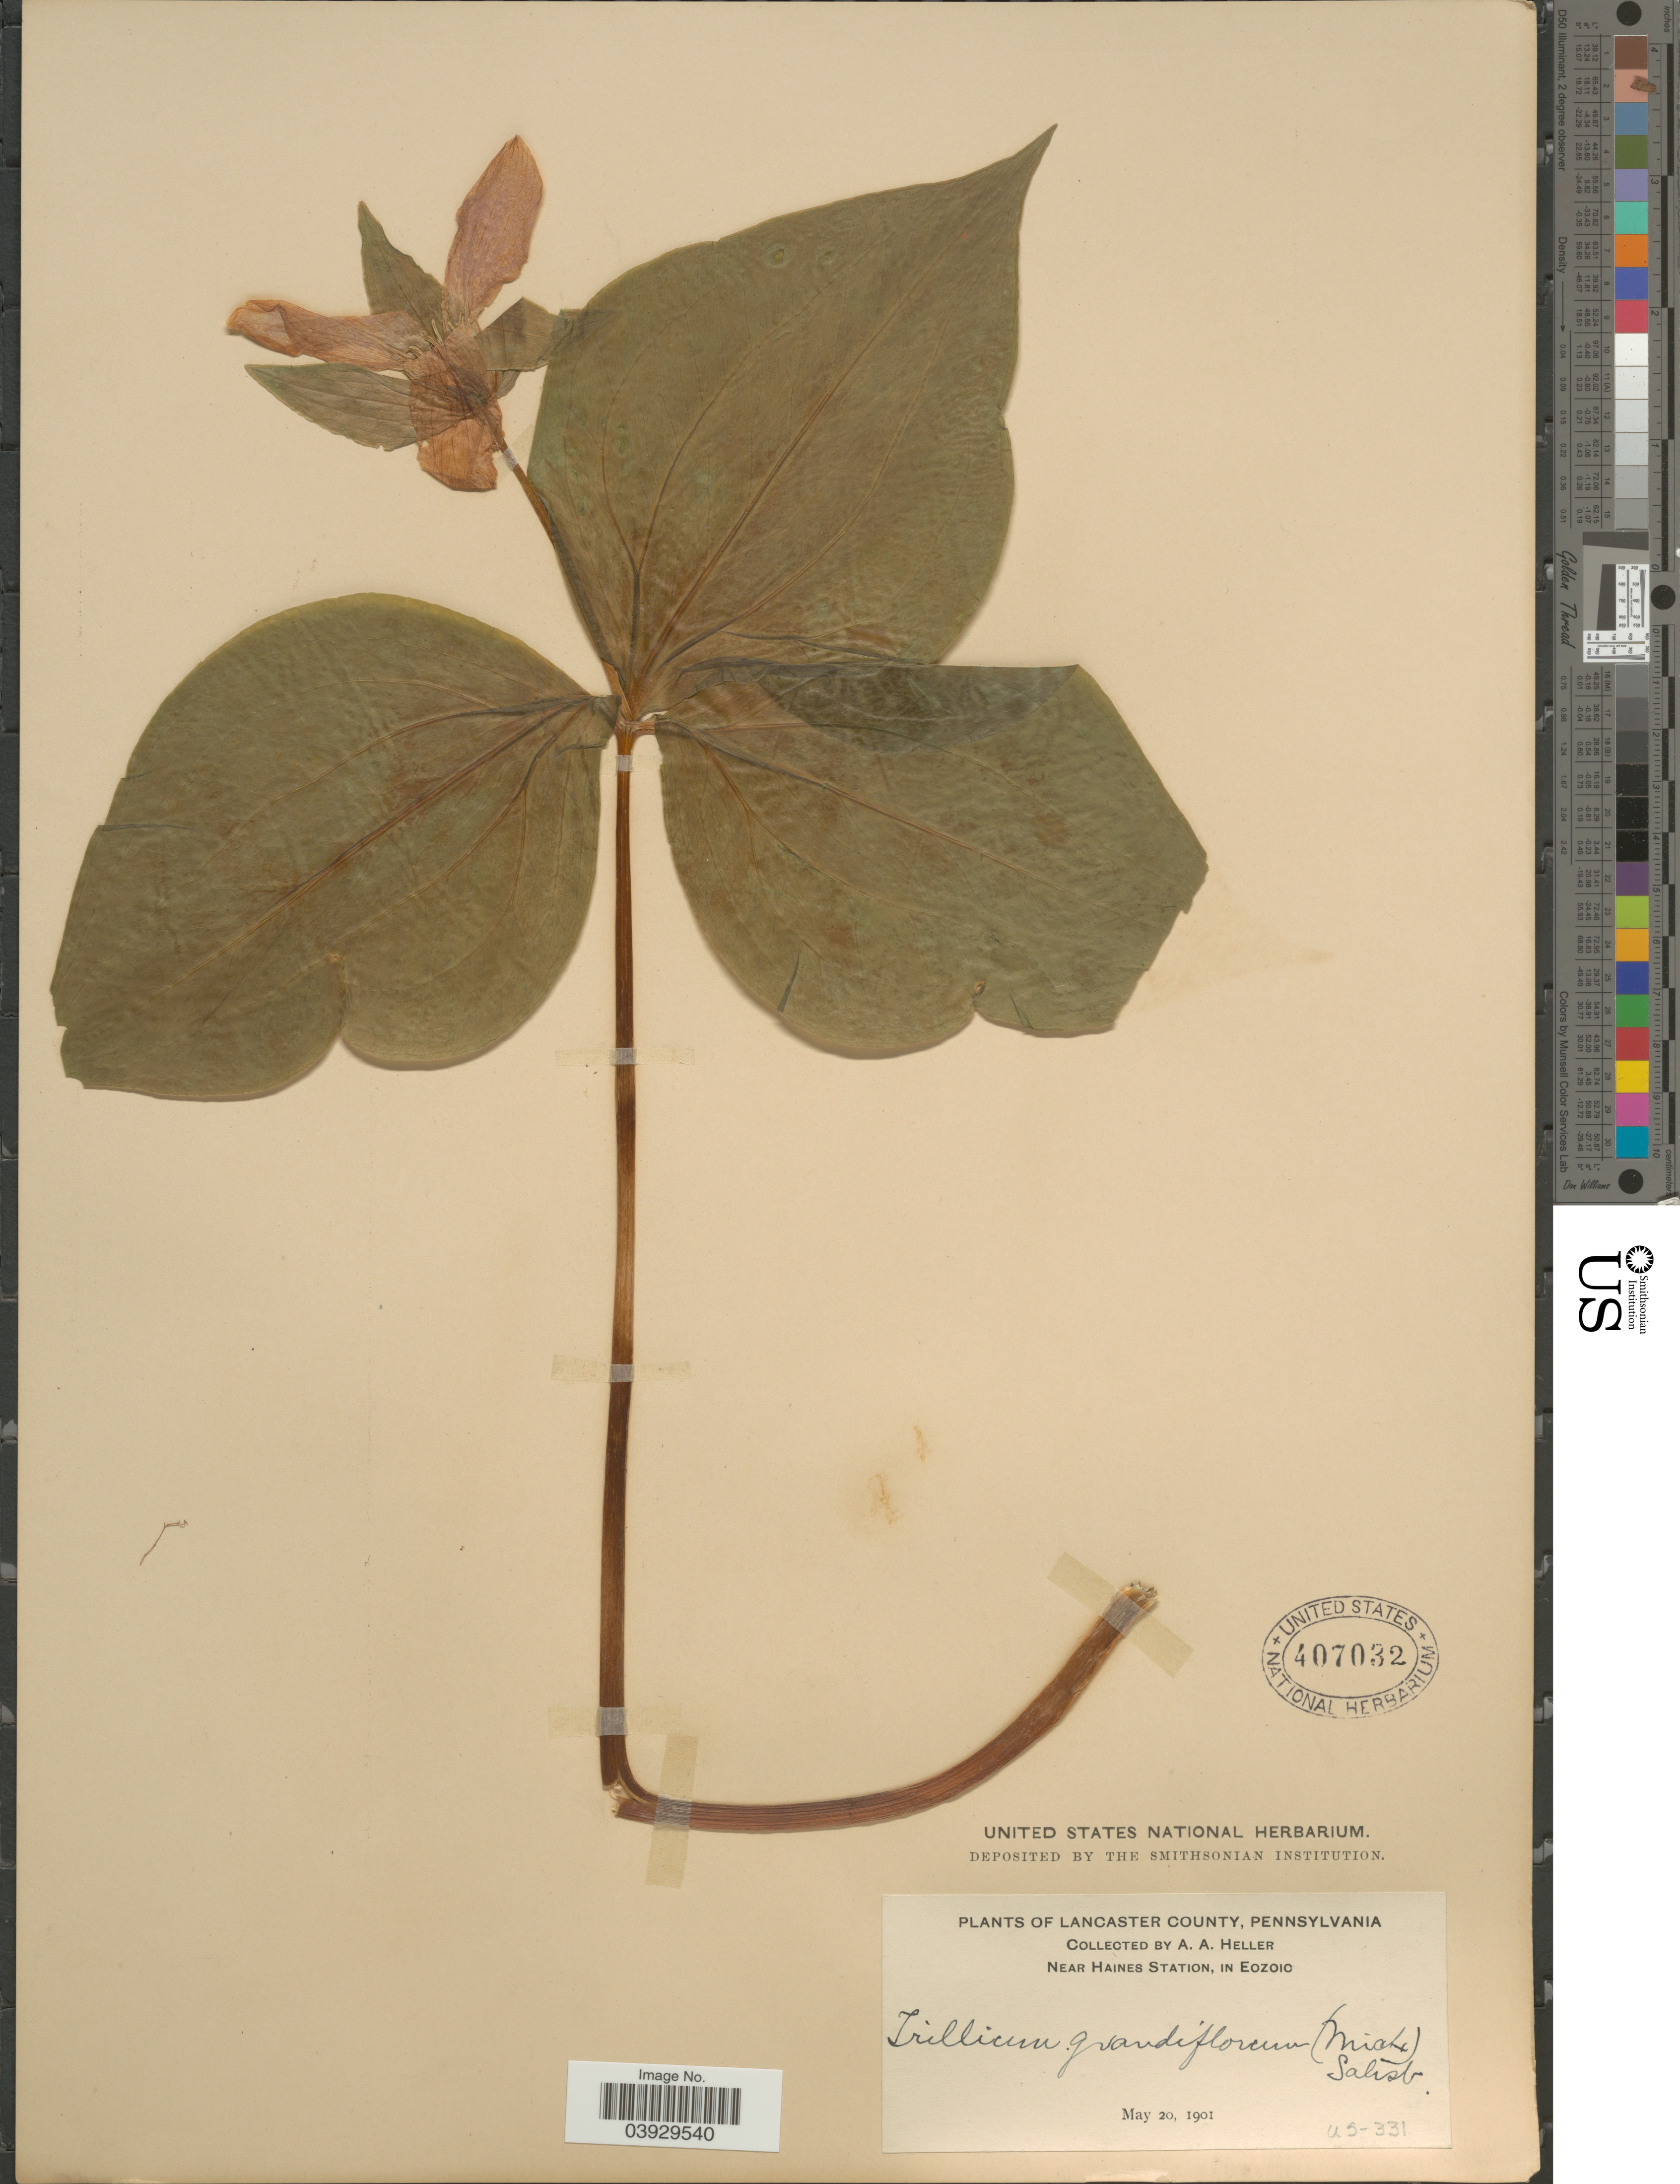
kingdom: Plantae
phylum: Tracheophyta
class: Liliopsida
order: Liliales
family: Melanthiaceae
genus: Trillium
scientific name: Trillium grandiflorum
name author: (Michx.) Salisb.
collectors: A. A. Heller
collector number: US-331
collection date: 1901-05-20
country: United States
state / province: Pennsylvania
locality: Lancaster County. Near Haines Station, in Eozoic.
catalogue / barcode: US 407032